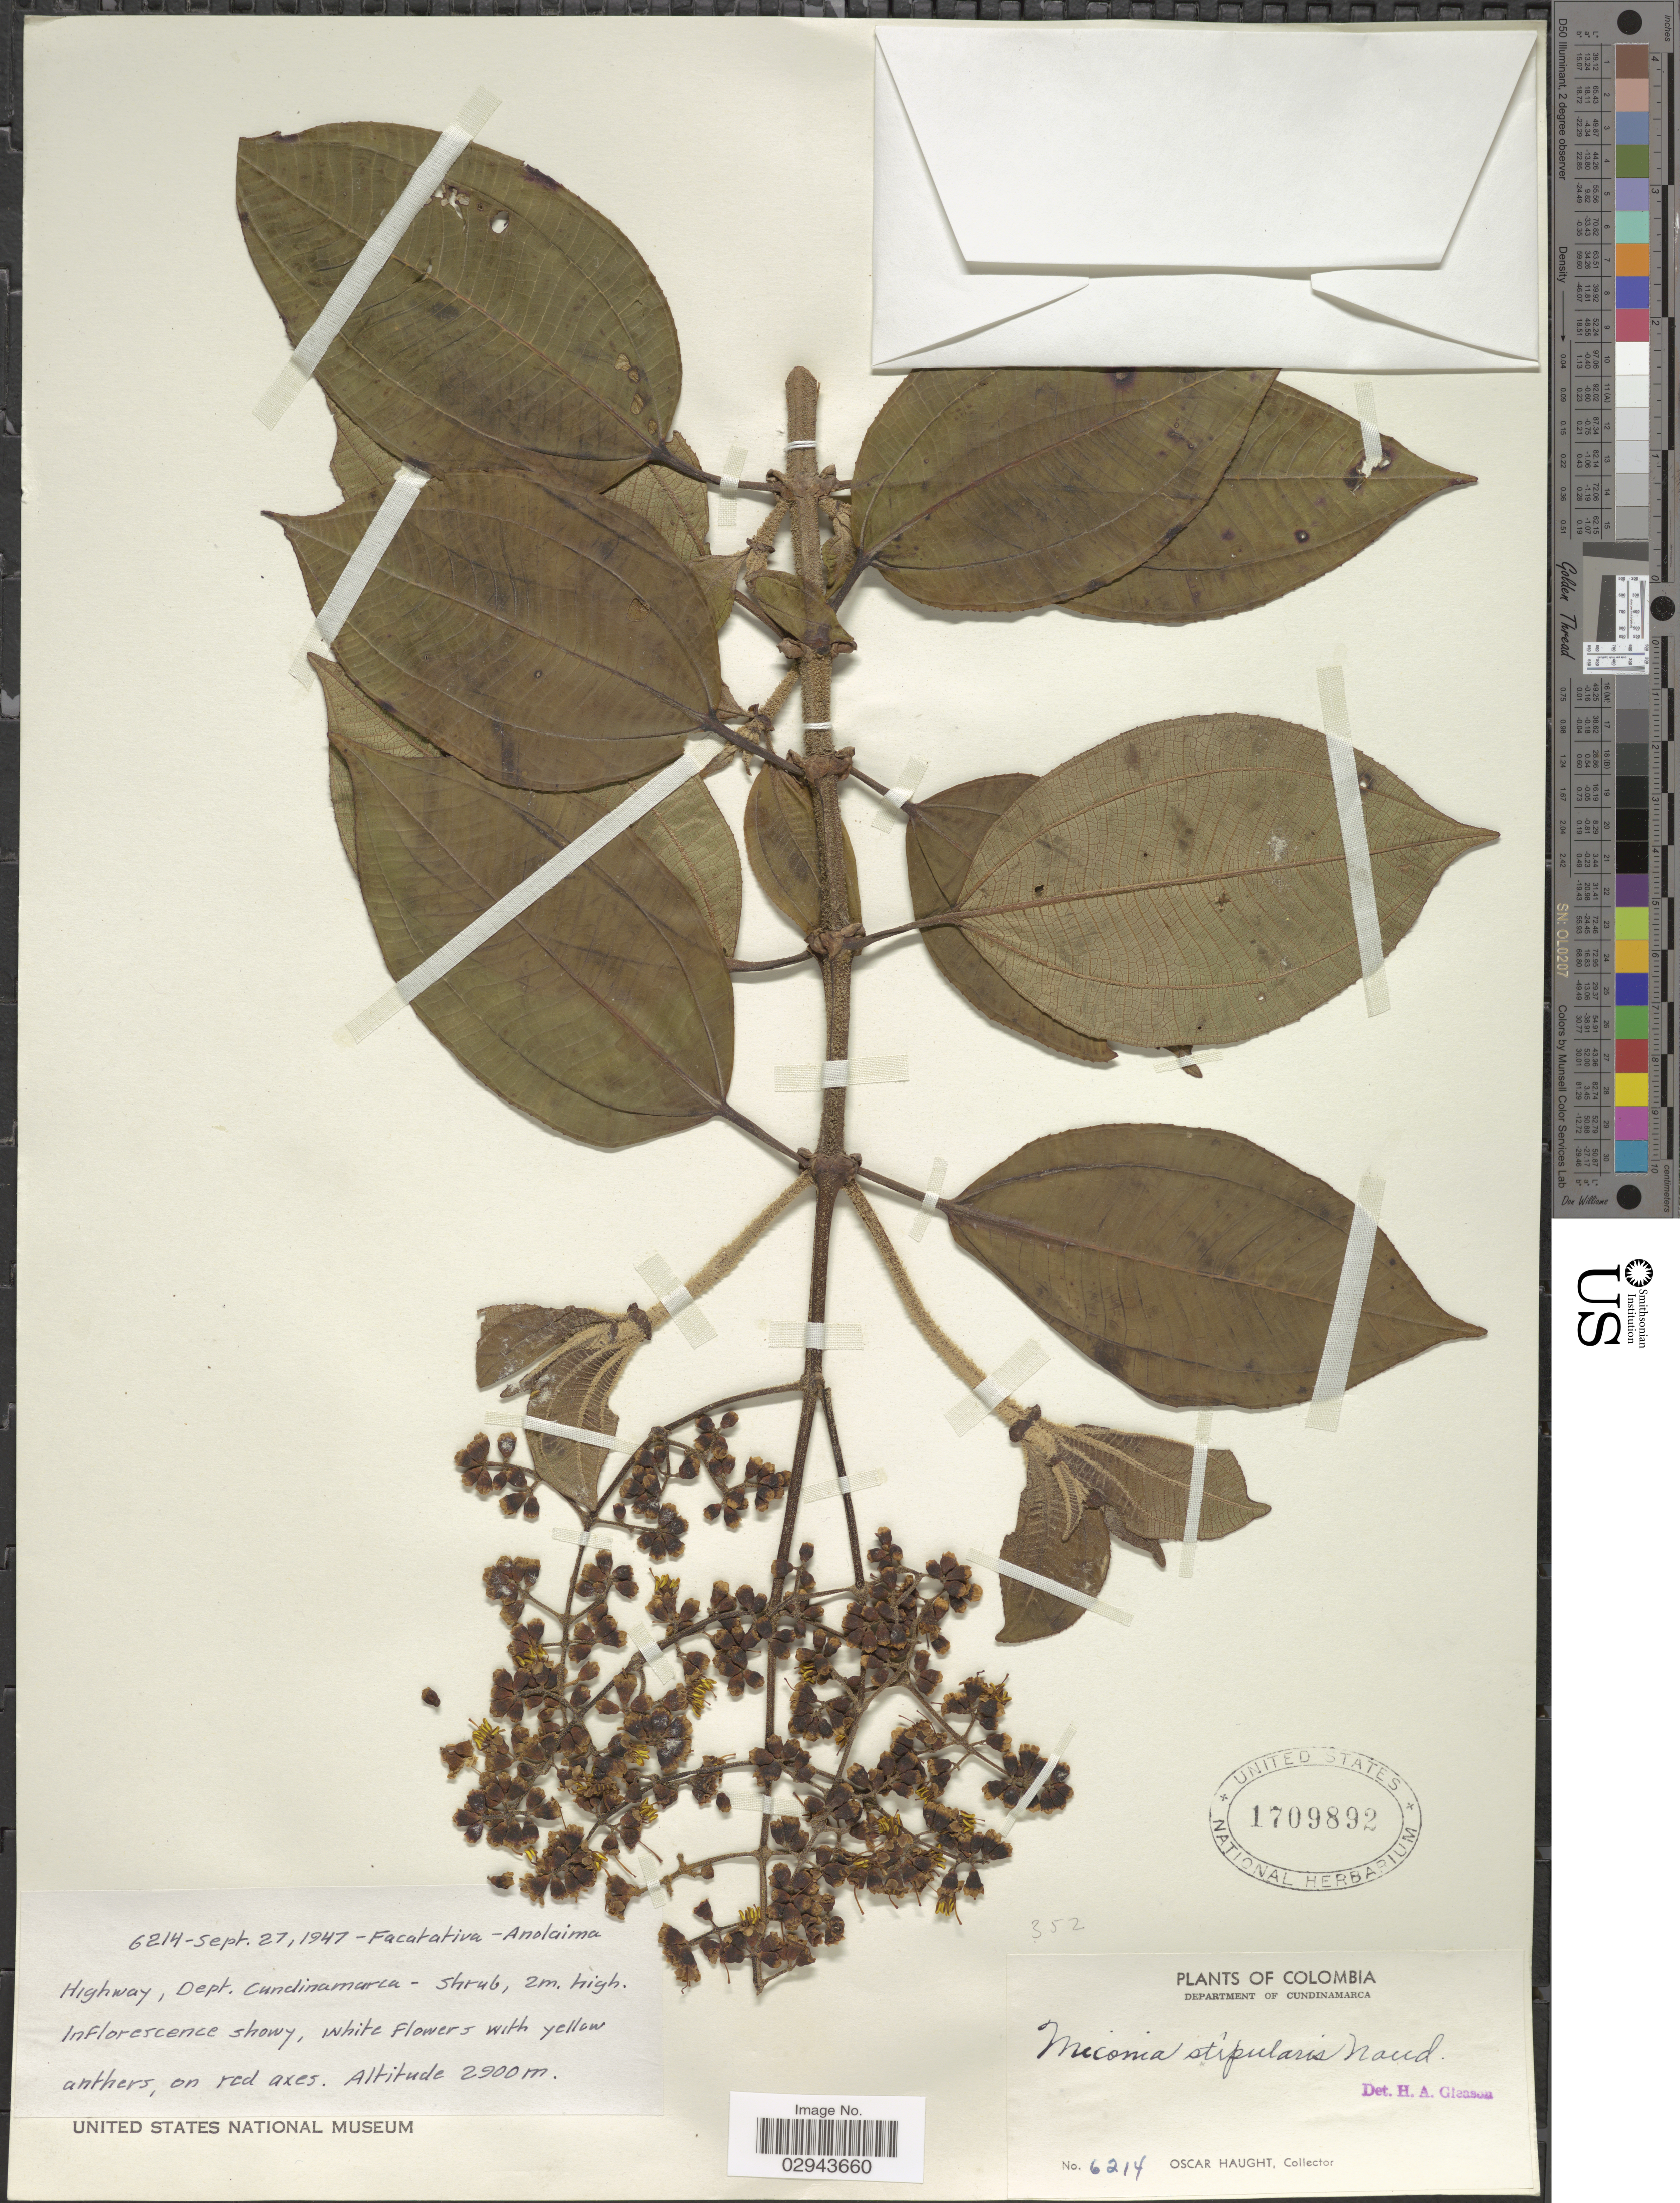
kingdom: Plantae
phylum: Tracheophyta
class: Magnoliopsida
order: Myrtales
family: Melastomataceae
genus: Miconia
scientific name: Miconia stipularis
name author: Naudin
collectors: O. L. Haught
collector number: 6214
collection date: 1947-09-27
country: Colombia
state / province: Cundinamarca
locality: Department of Cundinamarca. Facatativa - Anolaima Highway.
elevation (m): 2900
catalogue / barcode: US 1709892